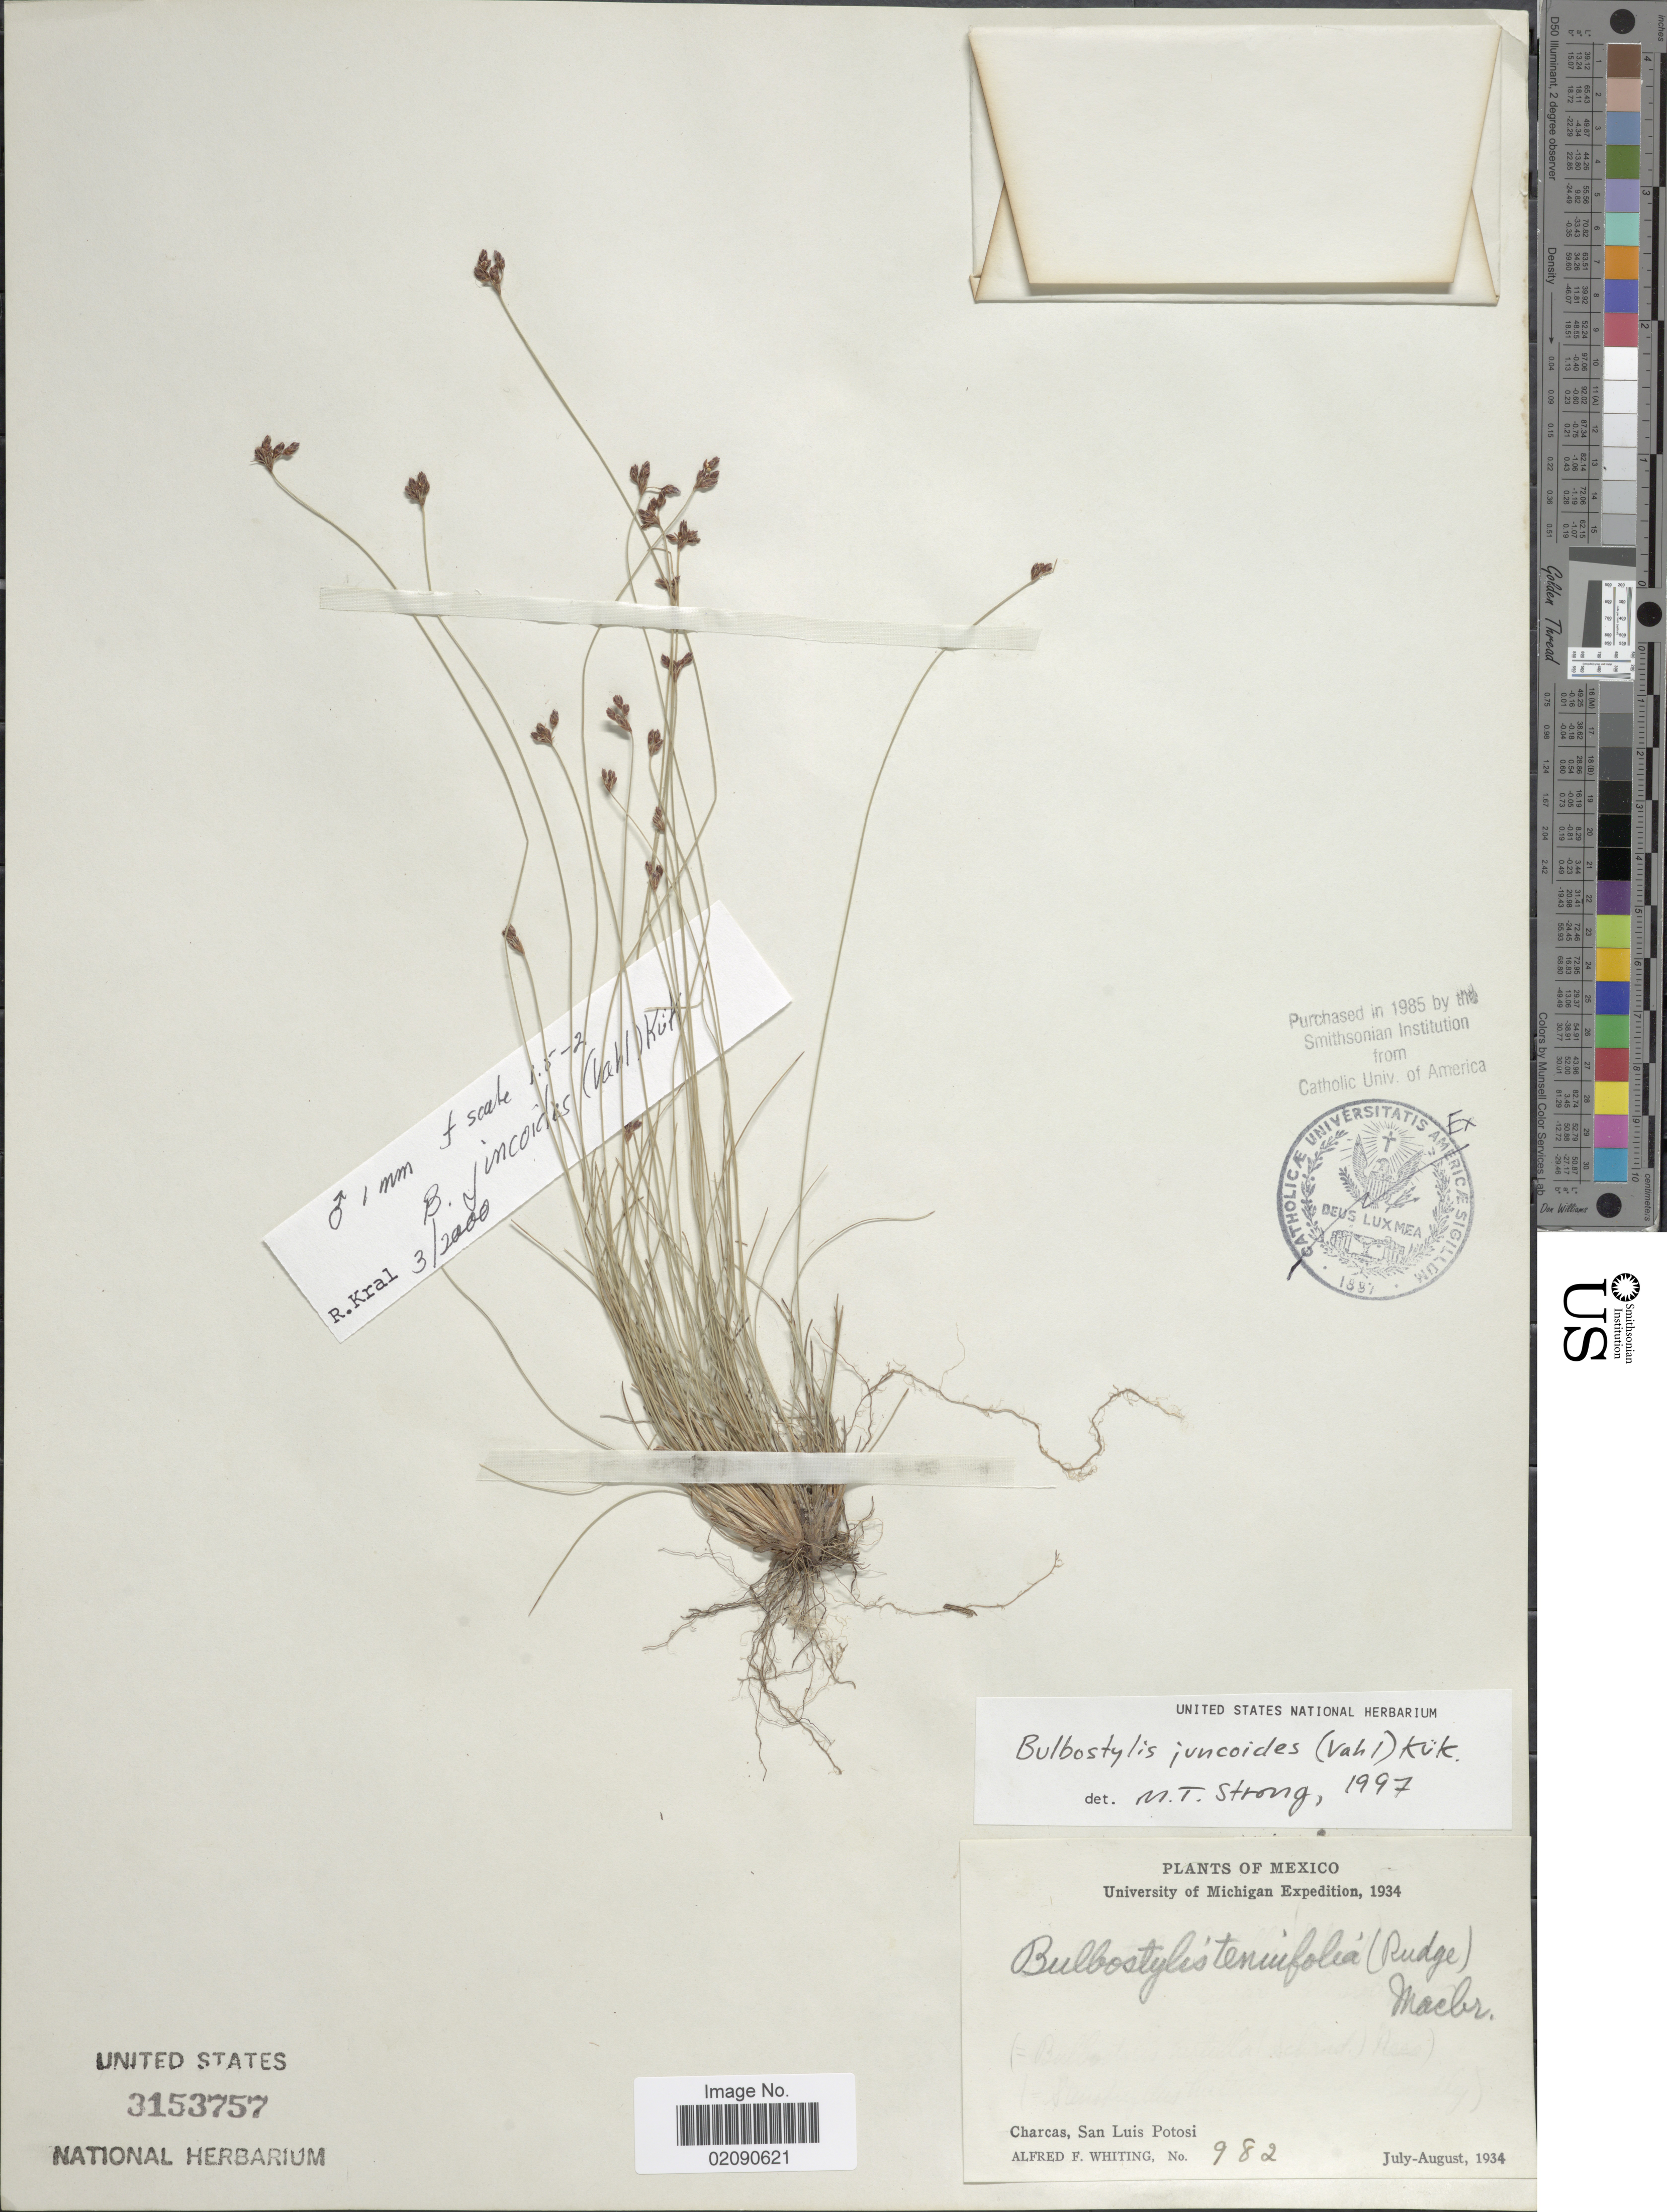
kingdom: Plantae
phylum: Tracheophyta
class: Liliopsida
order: Poales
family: Cyperaceae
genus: Bulbostylis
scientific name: Bulbostylis juncoides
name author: (Vahl) Kük. ex Herter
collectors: A. F. Whiting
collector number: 982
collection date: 1934-07/1934-08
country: Mexico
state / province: San Luis Potosí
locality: Charcas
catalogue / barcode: US 3153757